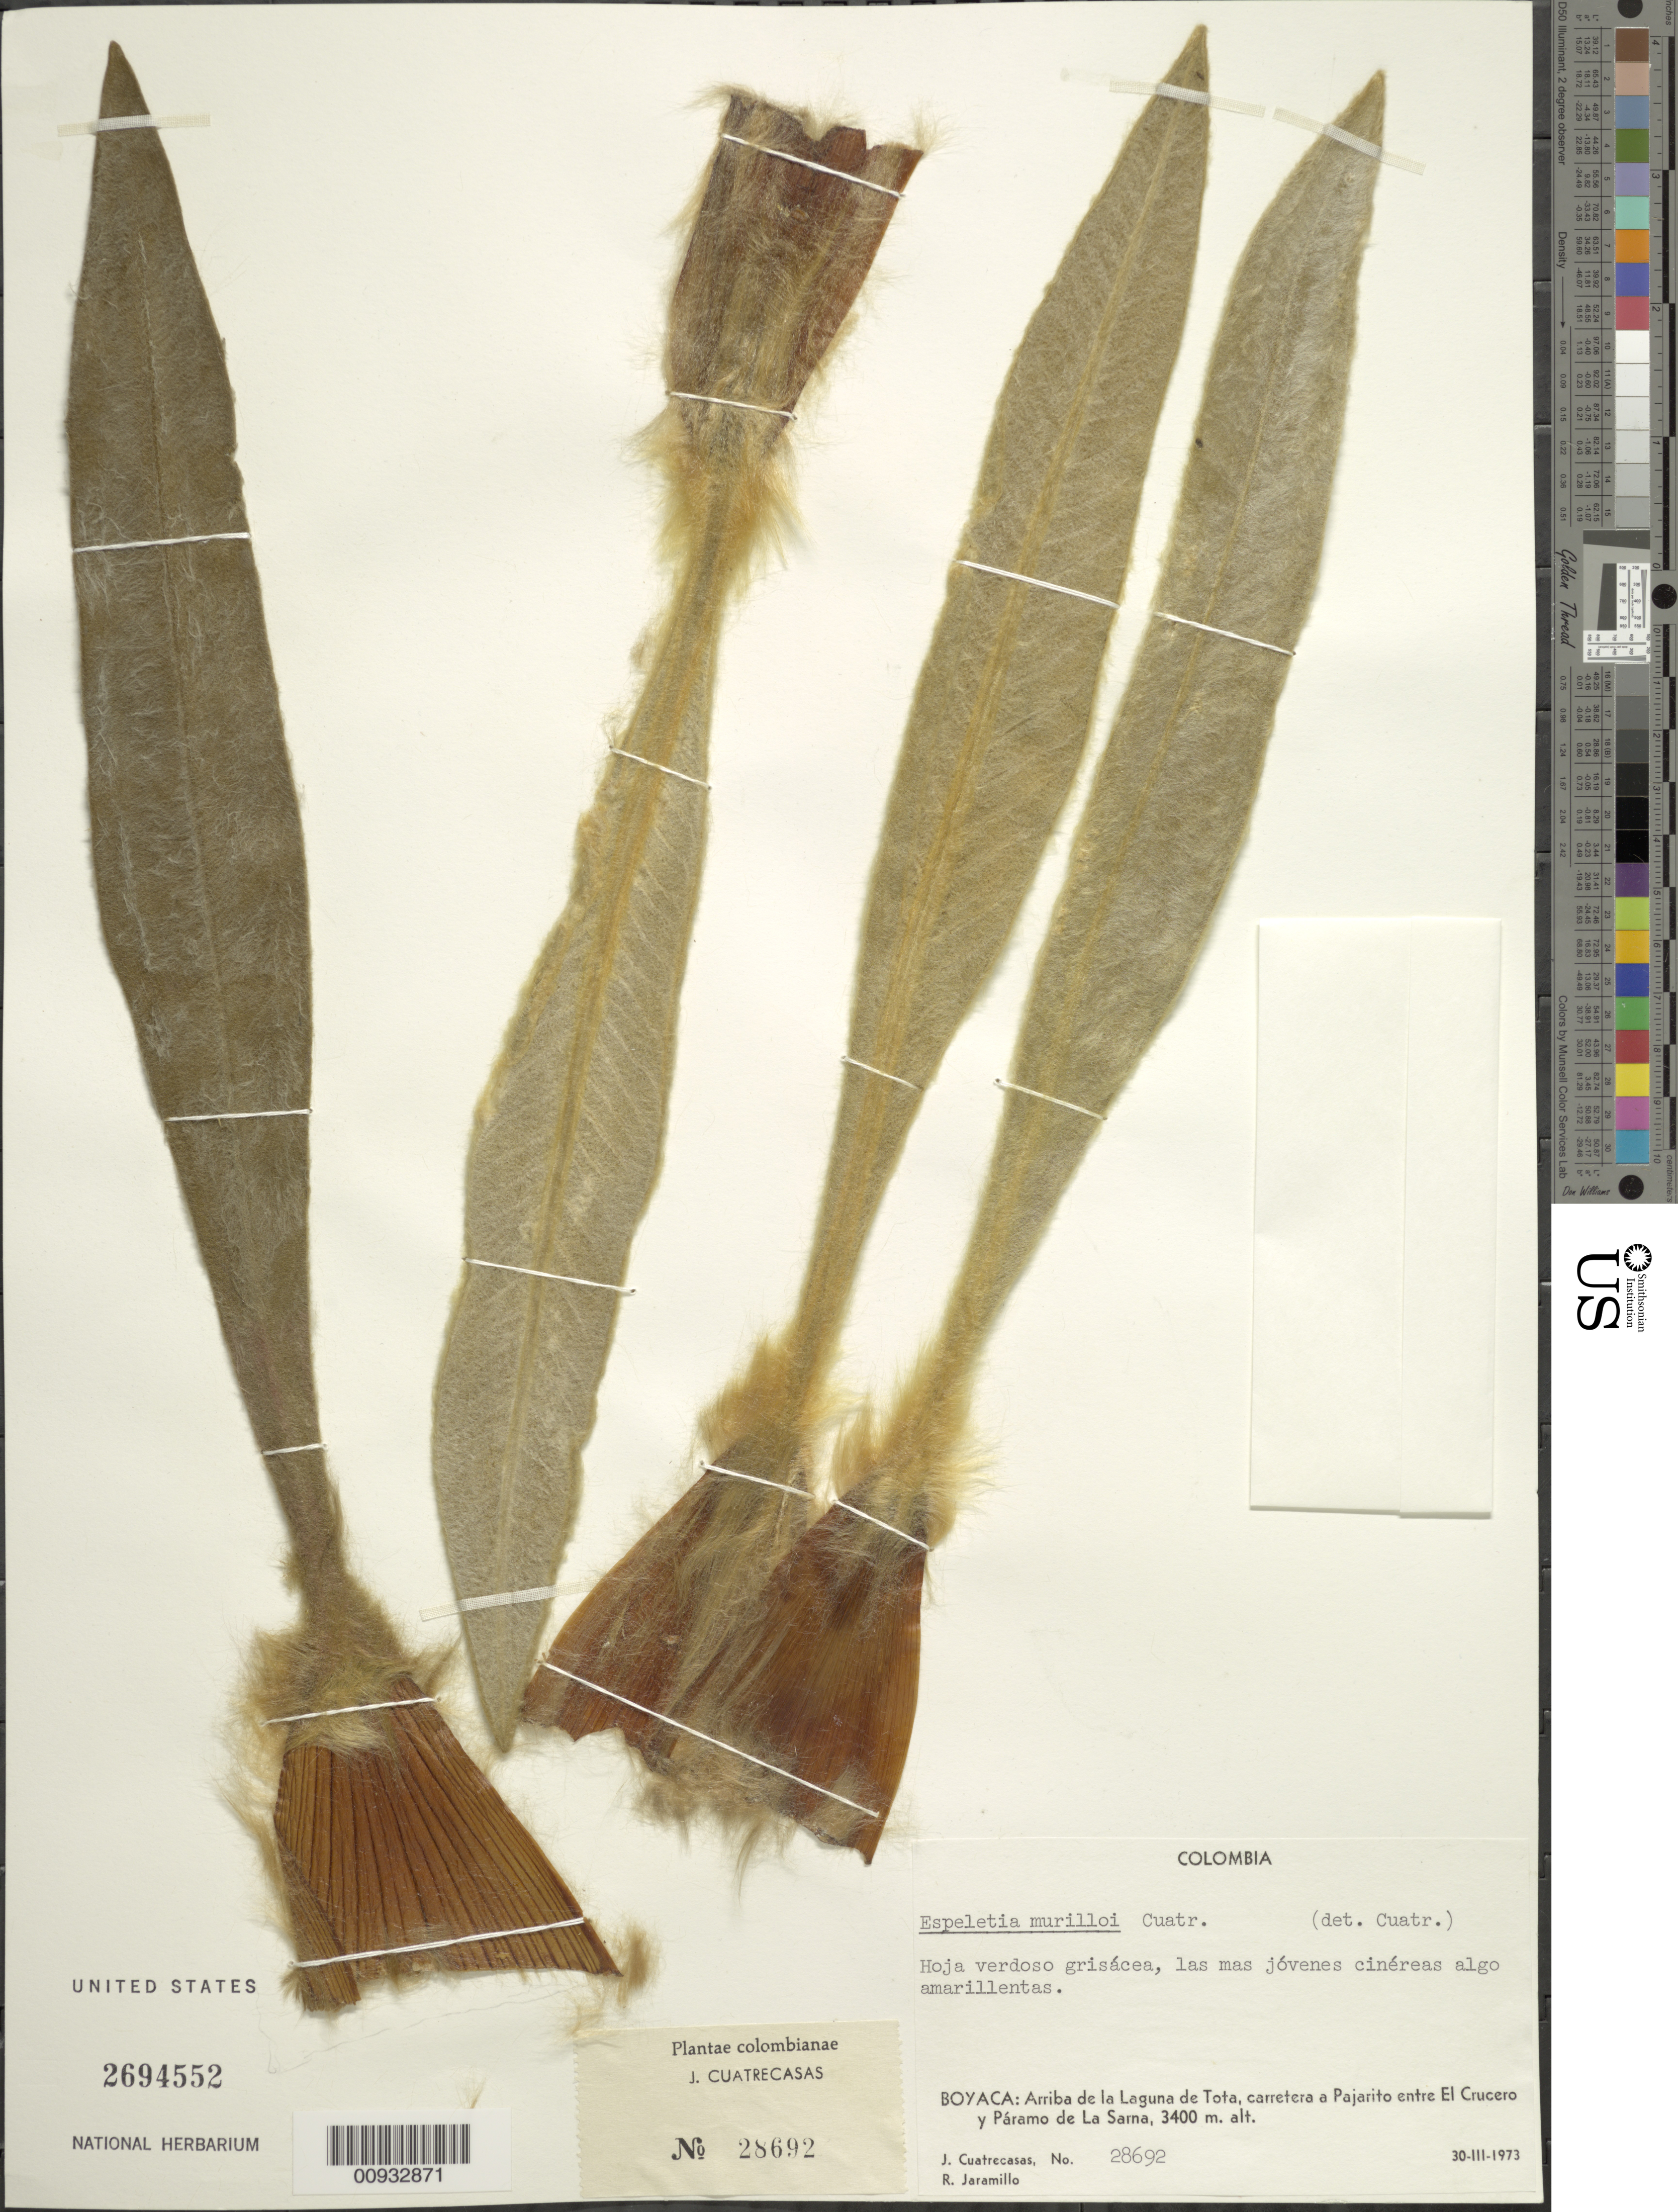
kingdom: Plantae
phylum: Tracheophyta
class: Magnoliopsida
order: Asterales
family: Asteraceae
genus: Espeletia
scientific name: Espeletia murilloi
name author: Cuatrec.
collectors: J. Cuatrecasas & R. Jaramillo M.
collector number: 28692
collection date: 1973-03-30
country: Colombia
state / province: Boyacá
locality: Arriba de la Laguna de Tota, carretera a Pajarito entre El Crucero y Paramo de La Sarna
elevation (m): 3400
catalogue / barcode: US 2694552